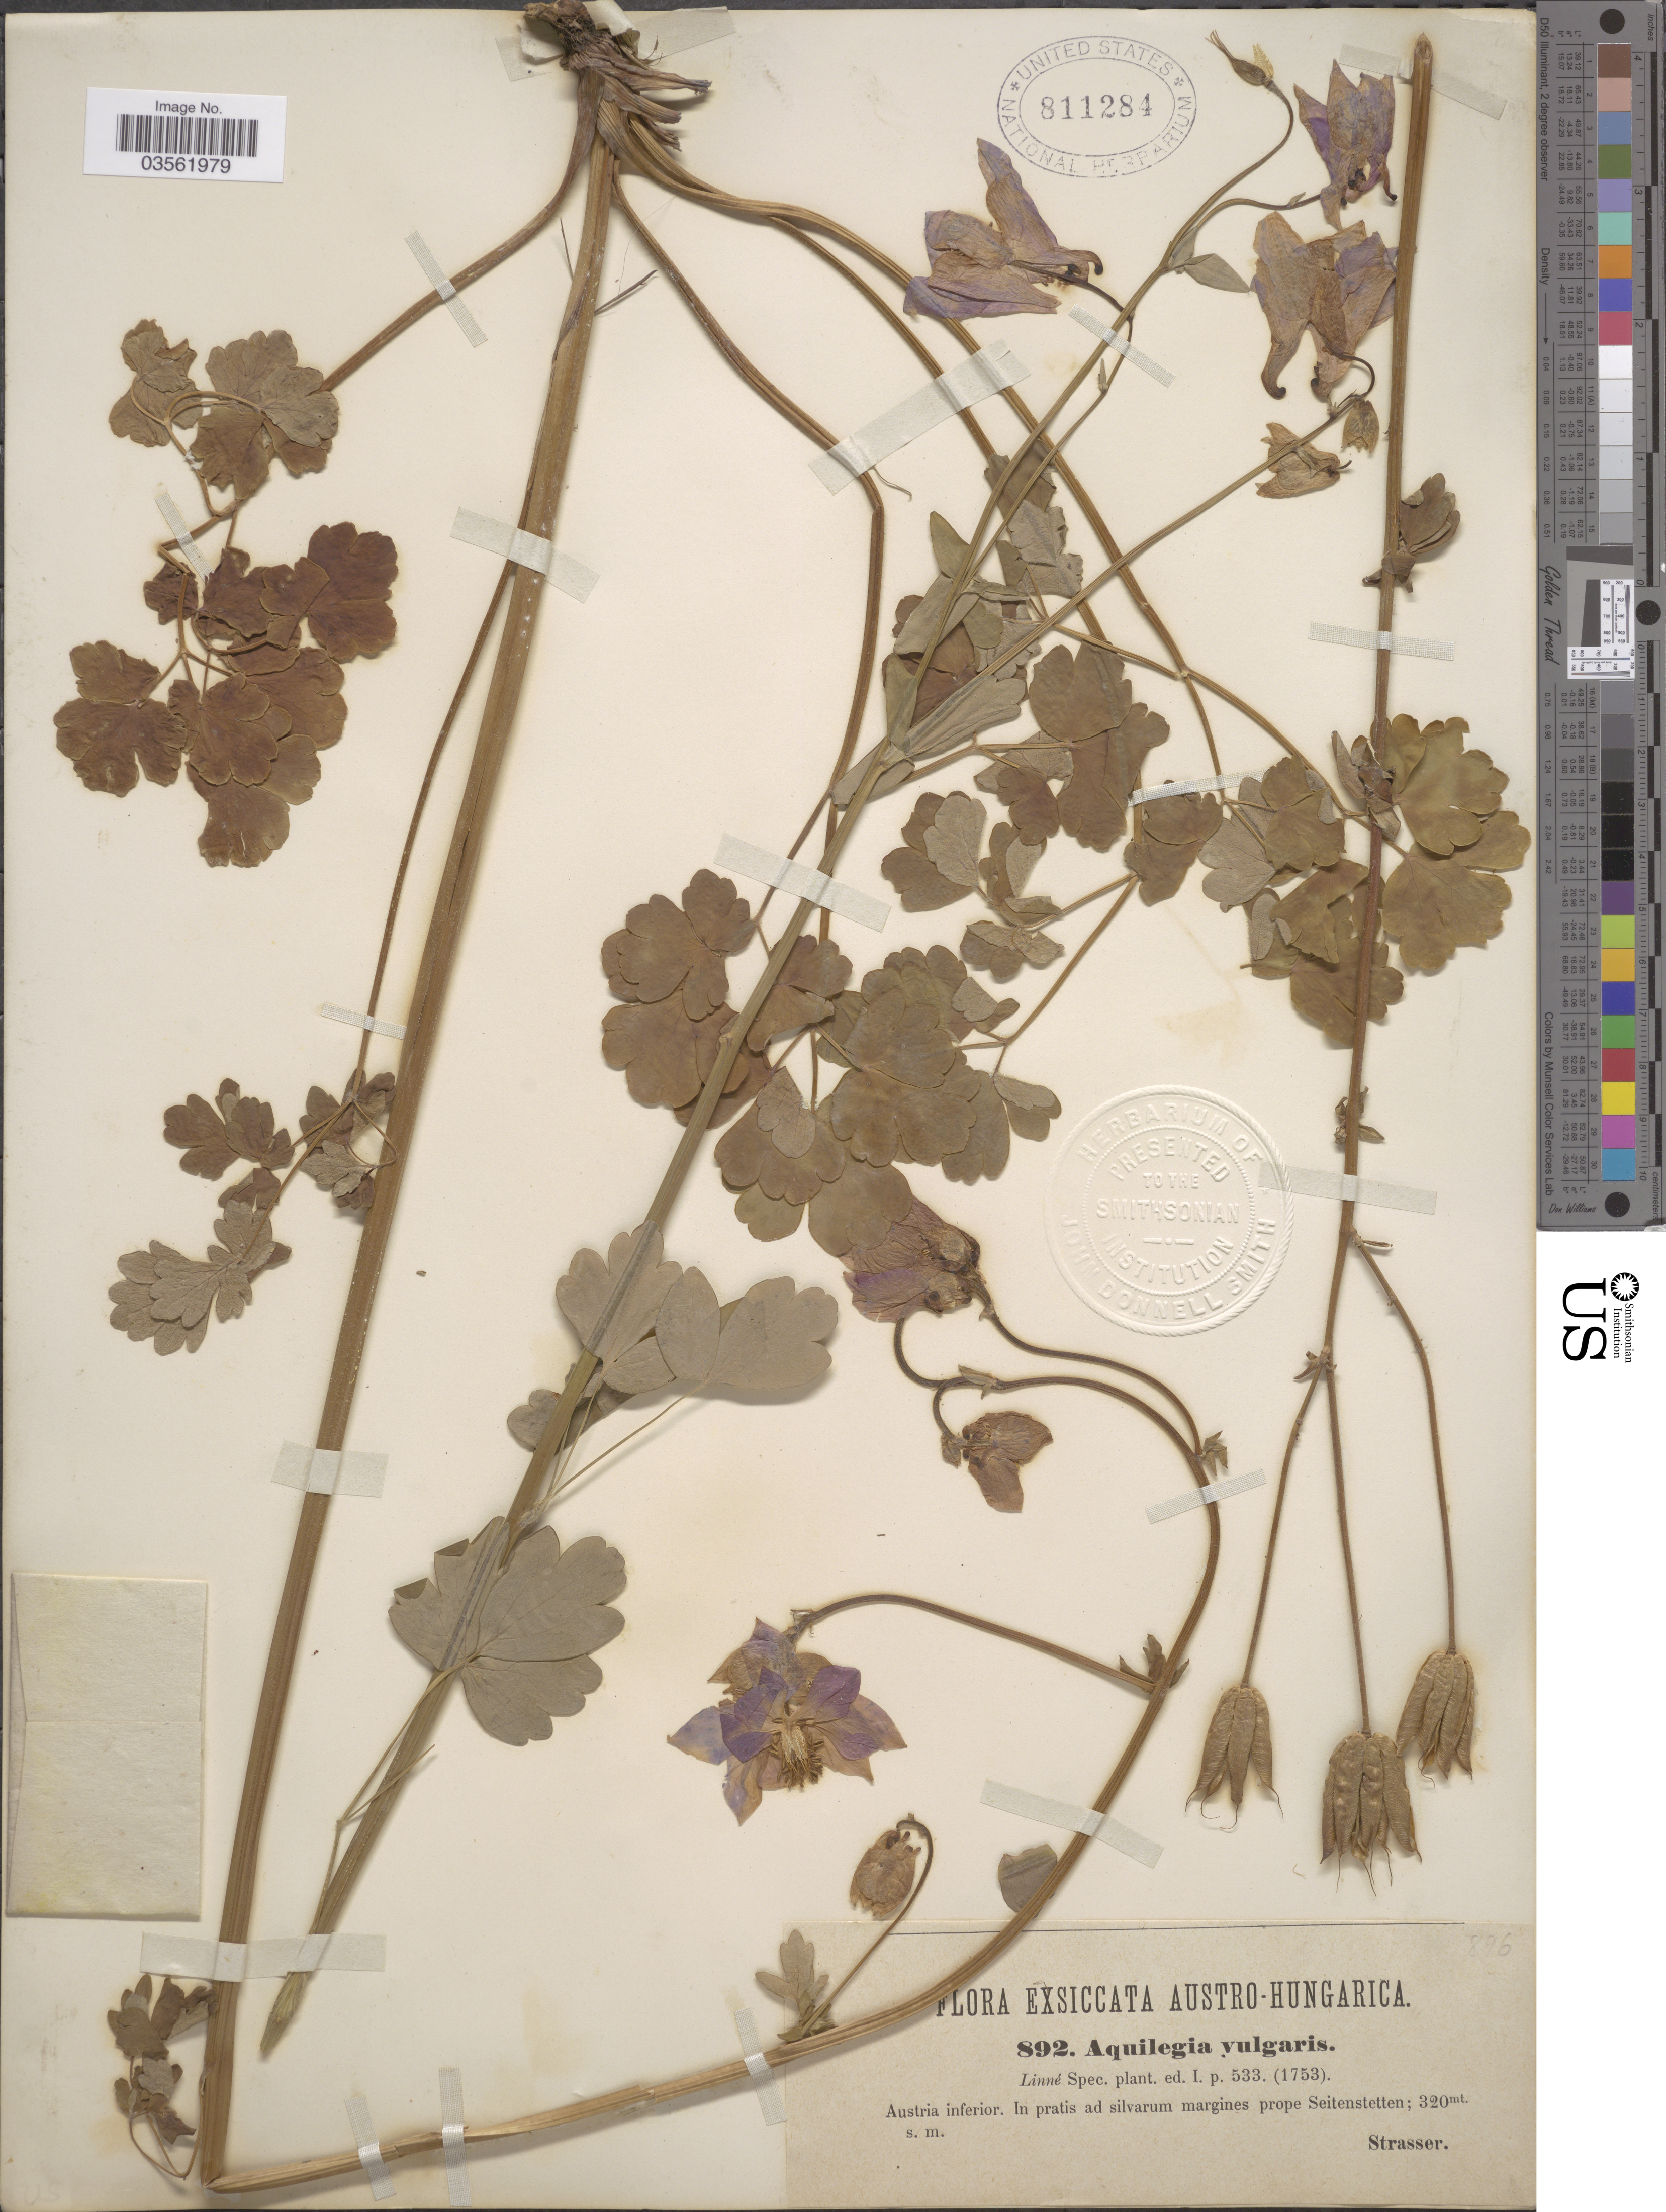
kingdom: Plantae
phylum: Tracheophyta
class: Magnoliopsida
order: Ranunculales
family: Ranunculaceae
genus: Aquilegia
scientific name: Aquilegia vulgaris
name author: L.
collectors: -. Strasser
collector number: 892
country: Austria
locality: Austro-Hungarica. Austria inferior. In pratis ad silvarum margines prope Seitenstetten.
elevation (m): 320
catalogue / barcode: US 811284